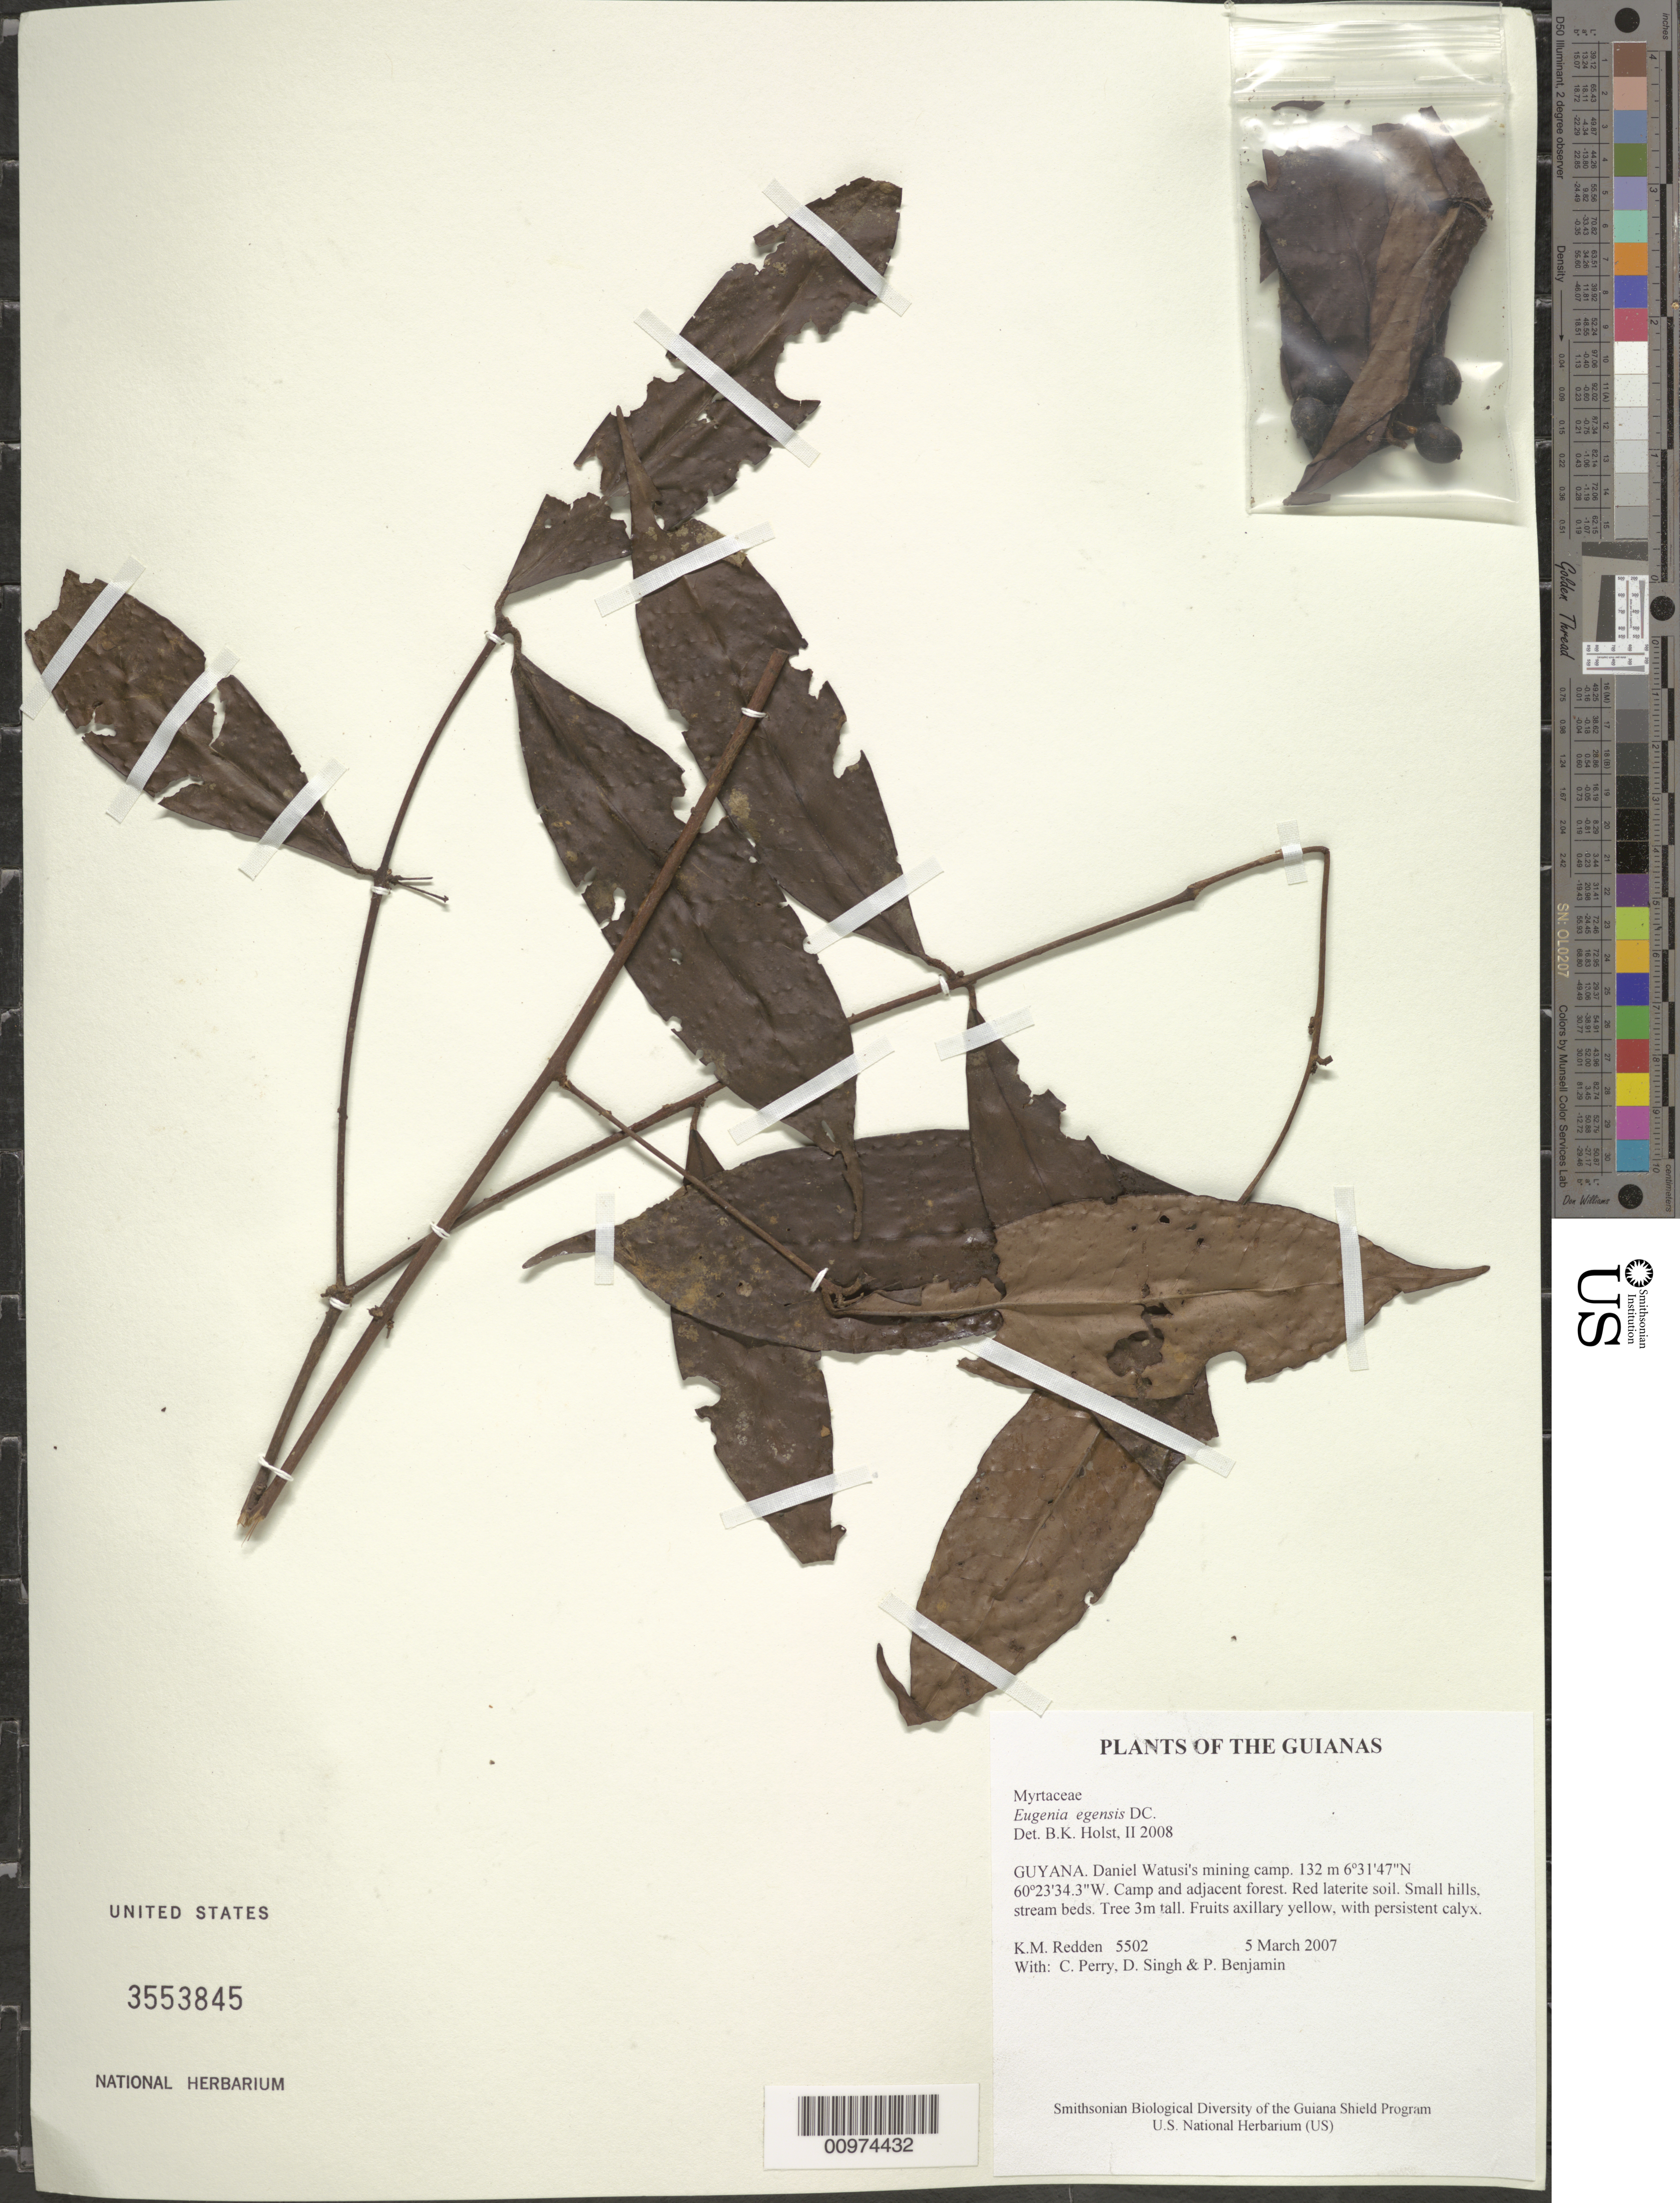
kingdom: Plantae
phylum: Tracheophyta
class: Magnoliopsida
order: Myrtales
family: Myrtaceae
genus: Eugenia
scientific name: Eugenia egensis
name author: DC.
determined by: Holst, Bruce K.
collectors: K. M. Redden, C. Perry, D. Singh & P. Benjamin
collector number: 5502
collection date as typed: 5 March 2007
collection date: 2007-03-05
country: Guyana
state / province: Cuyuni-Mazaruni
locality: Daniel Watusi's mining camp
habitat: Camp and adjacent forest. Red laterite soil. Small hills, stream beds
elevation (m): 132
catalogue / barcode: US 3553845